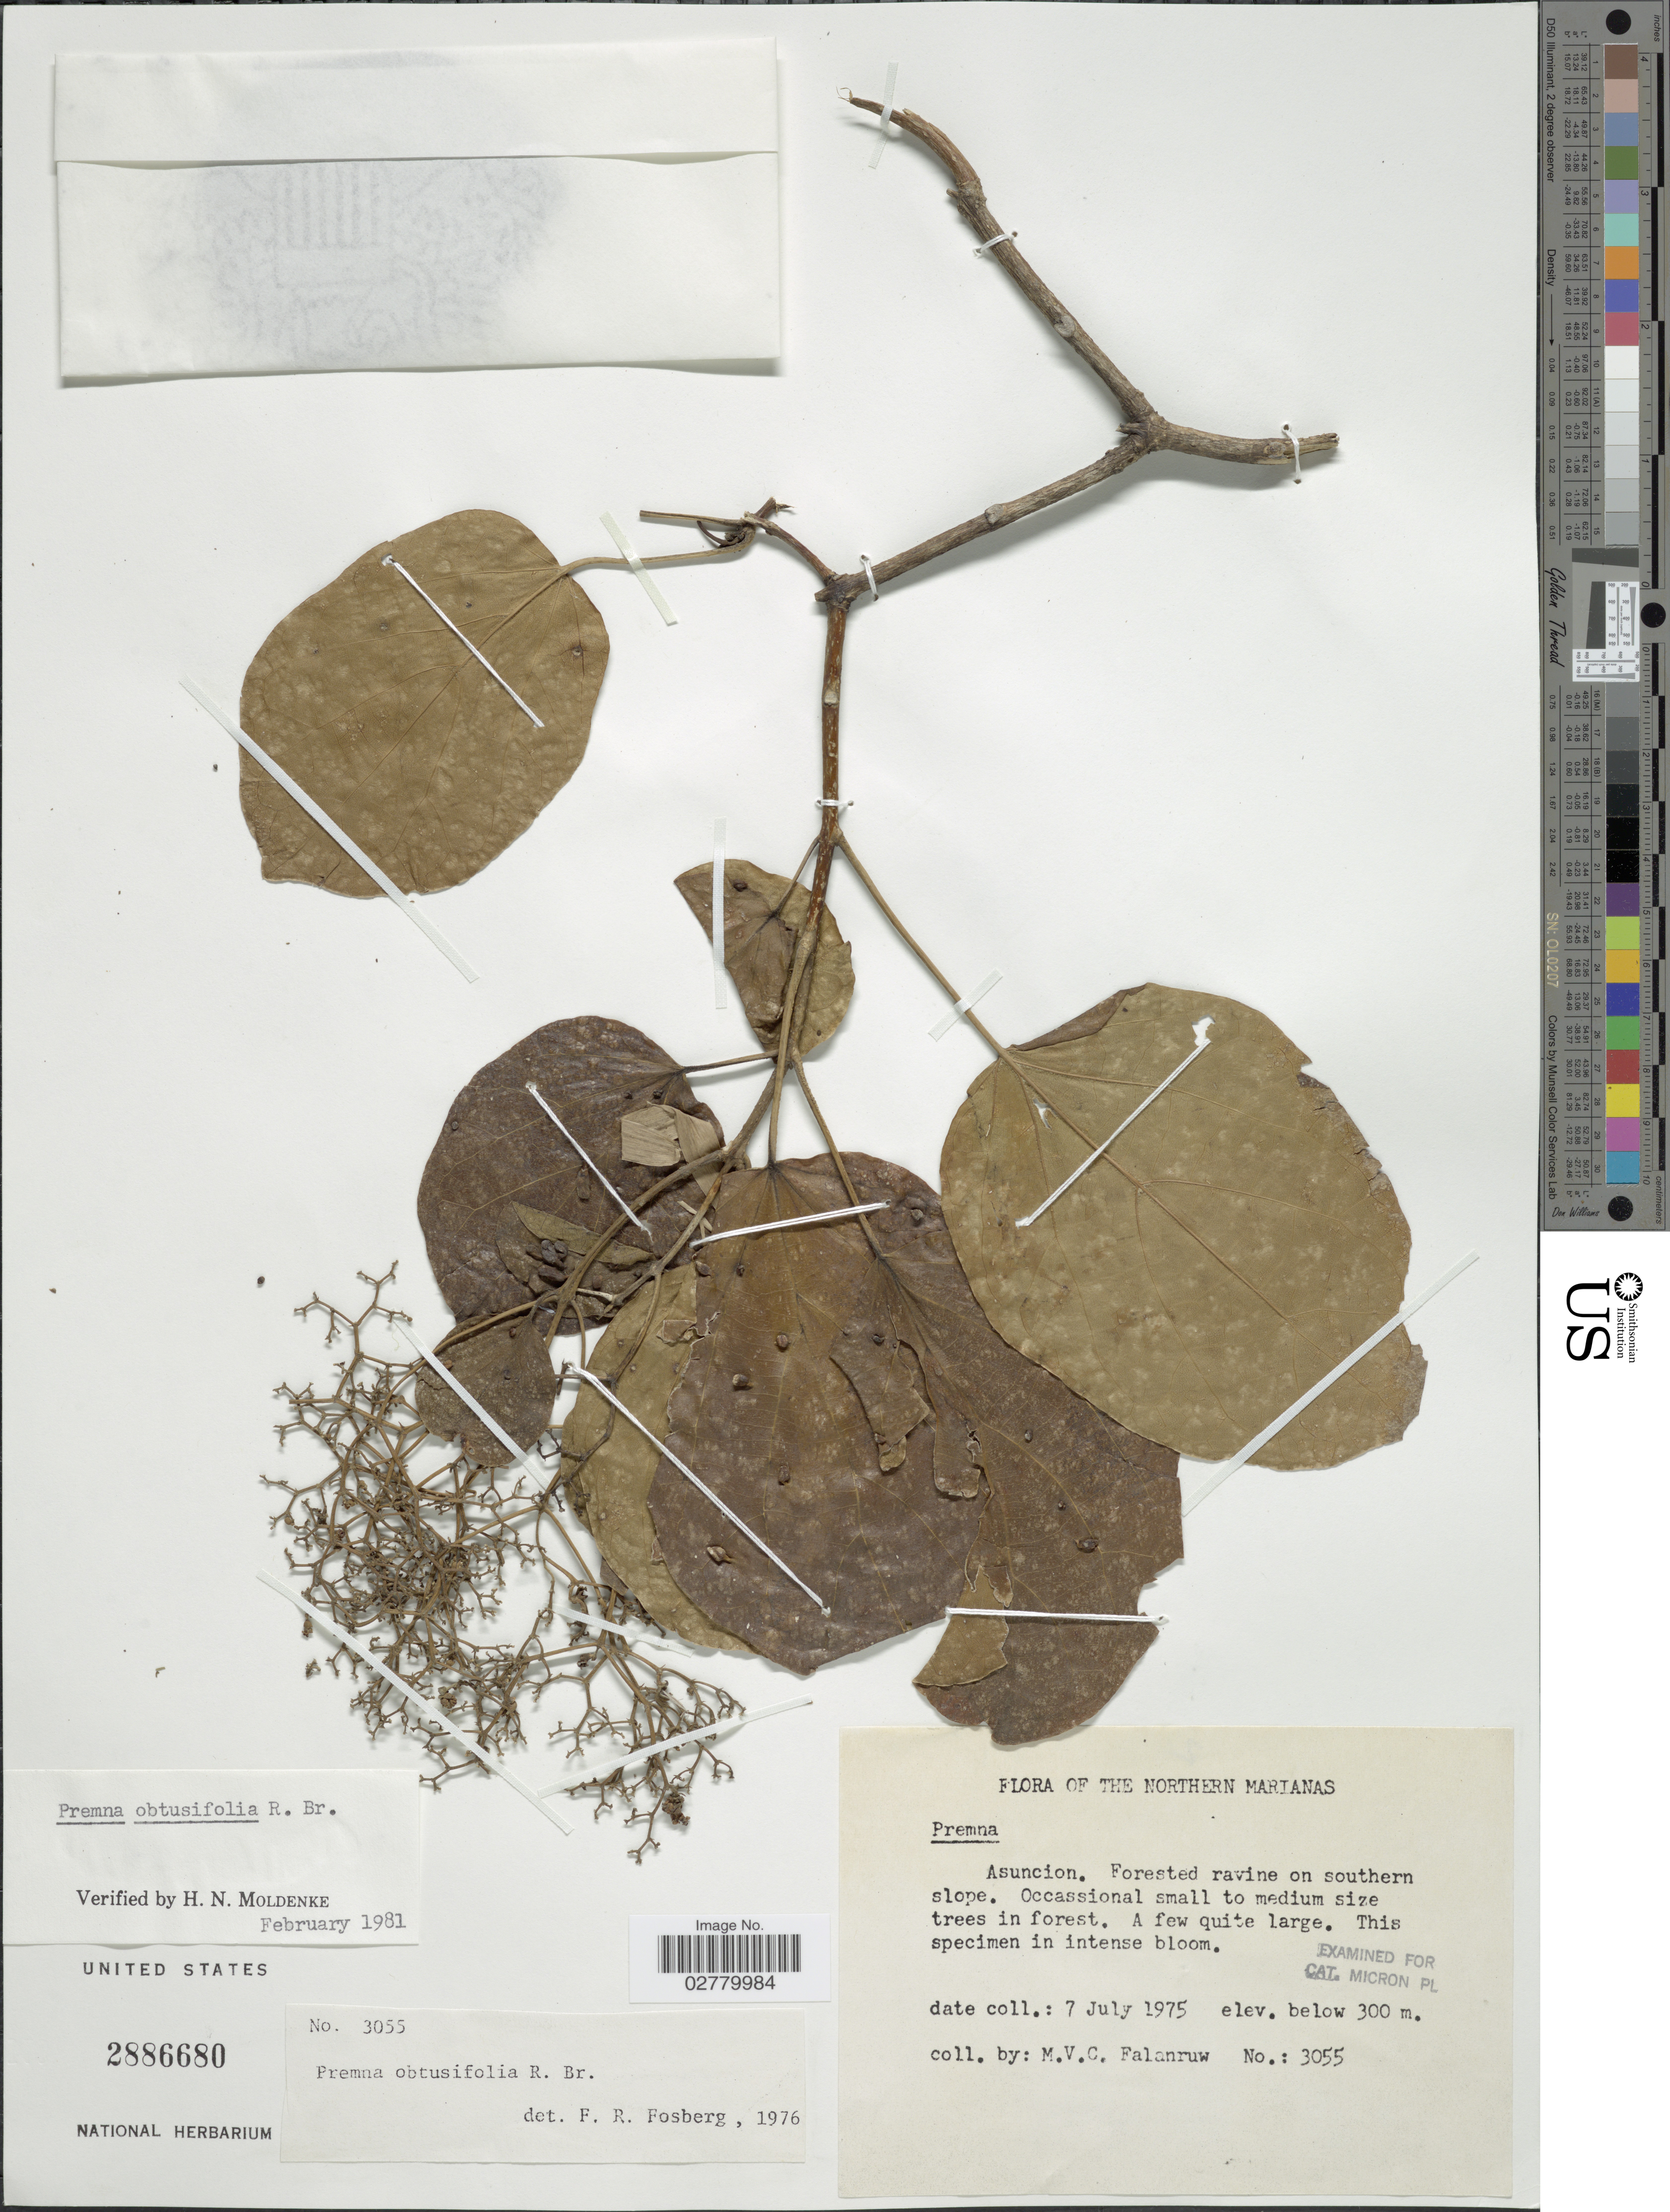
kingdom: Plantae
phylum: Tracheophyta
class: Magnoliopsida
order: Lamiales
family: Lamiaceae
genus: Premna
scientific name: Premna obtusifolia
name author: R. Br.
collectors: M. V. Falanruw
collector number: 3055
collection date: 1975-07-07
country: Northern Mariana Islands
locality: The Northern Marianas. Asuncion. Forested ravine on southern slope.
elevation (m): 300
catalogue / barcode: US 2886680